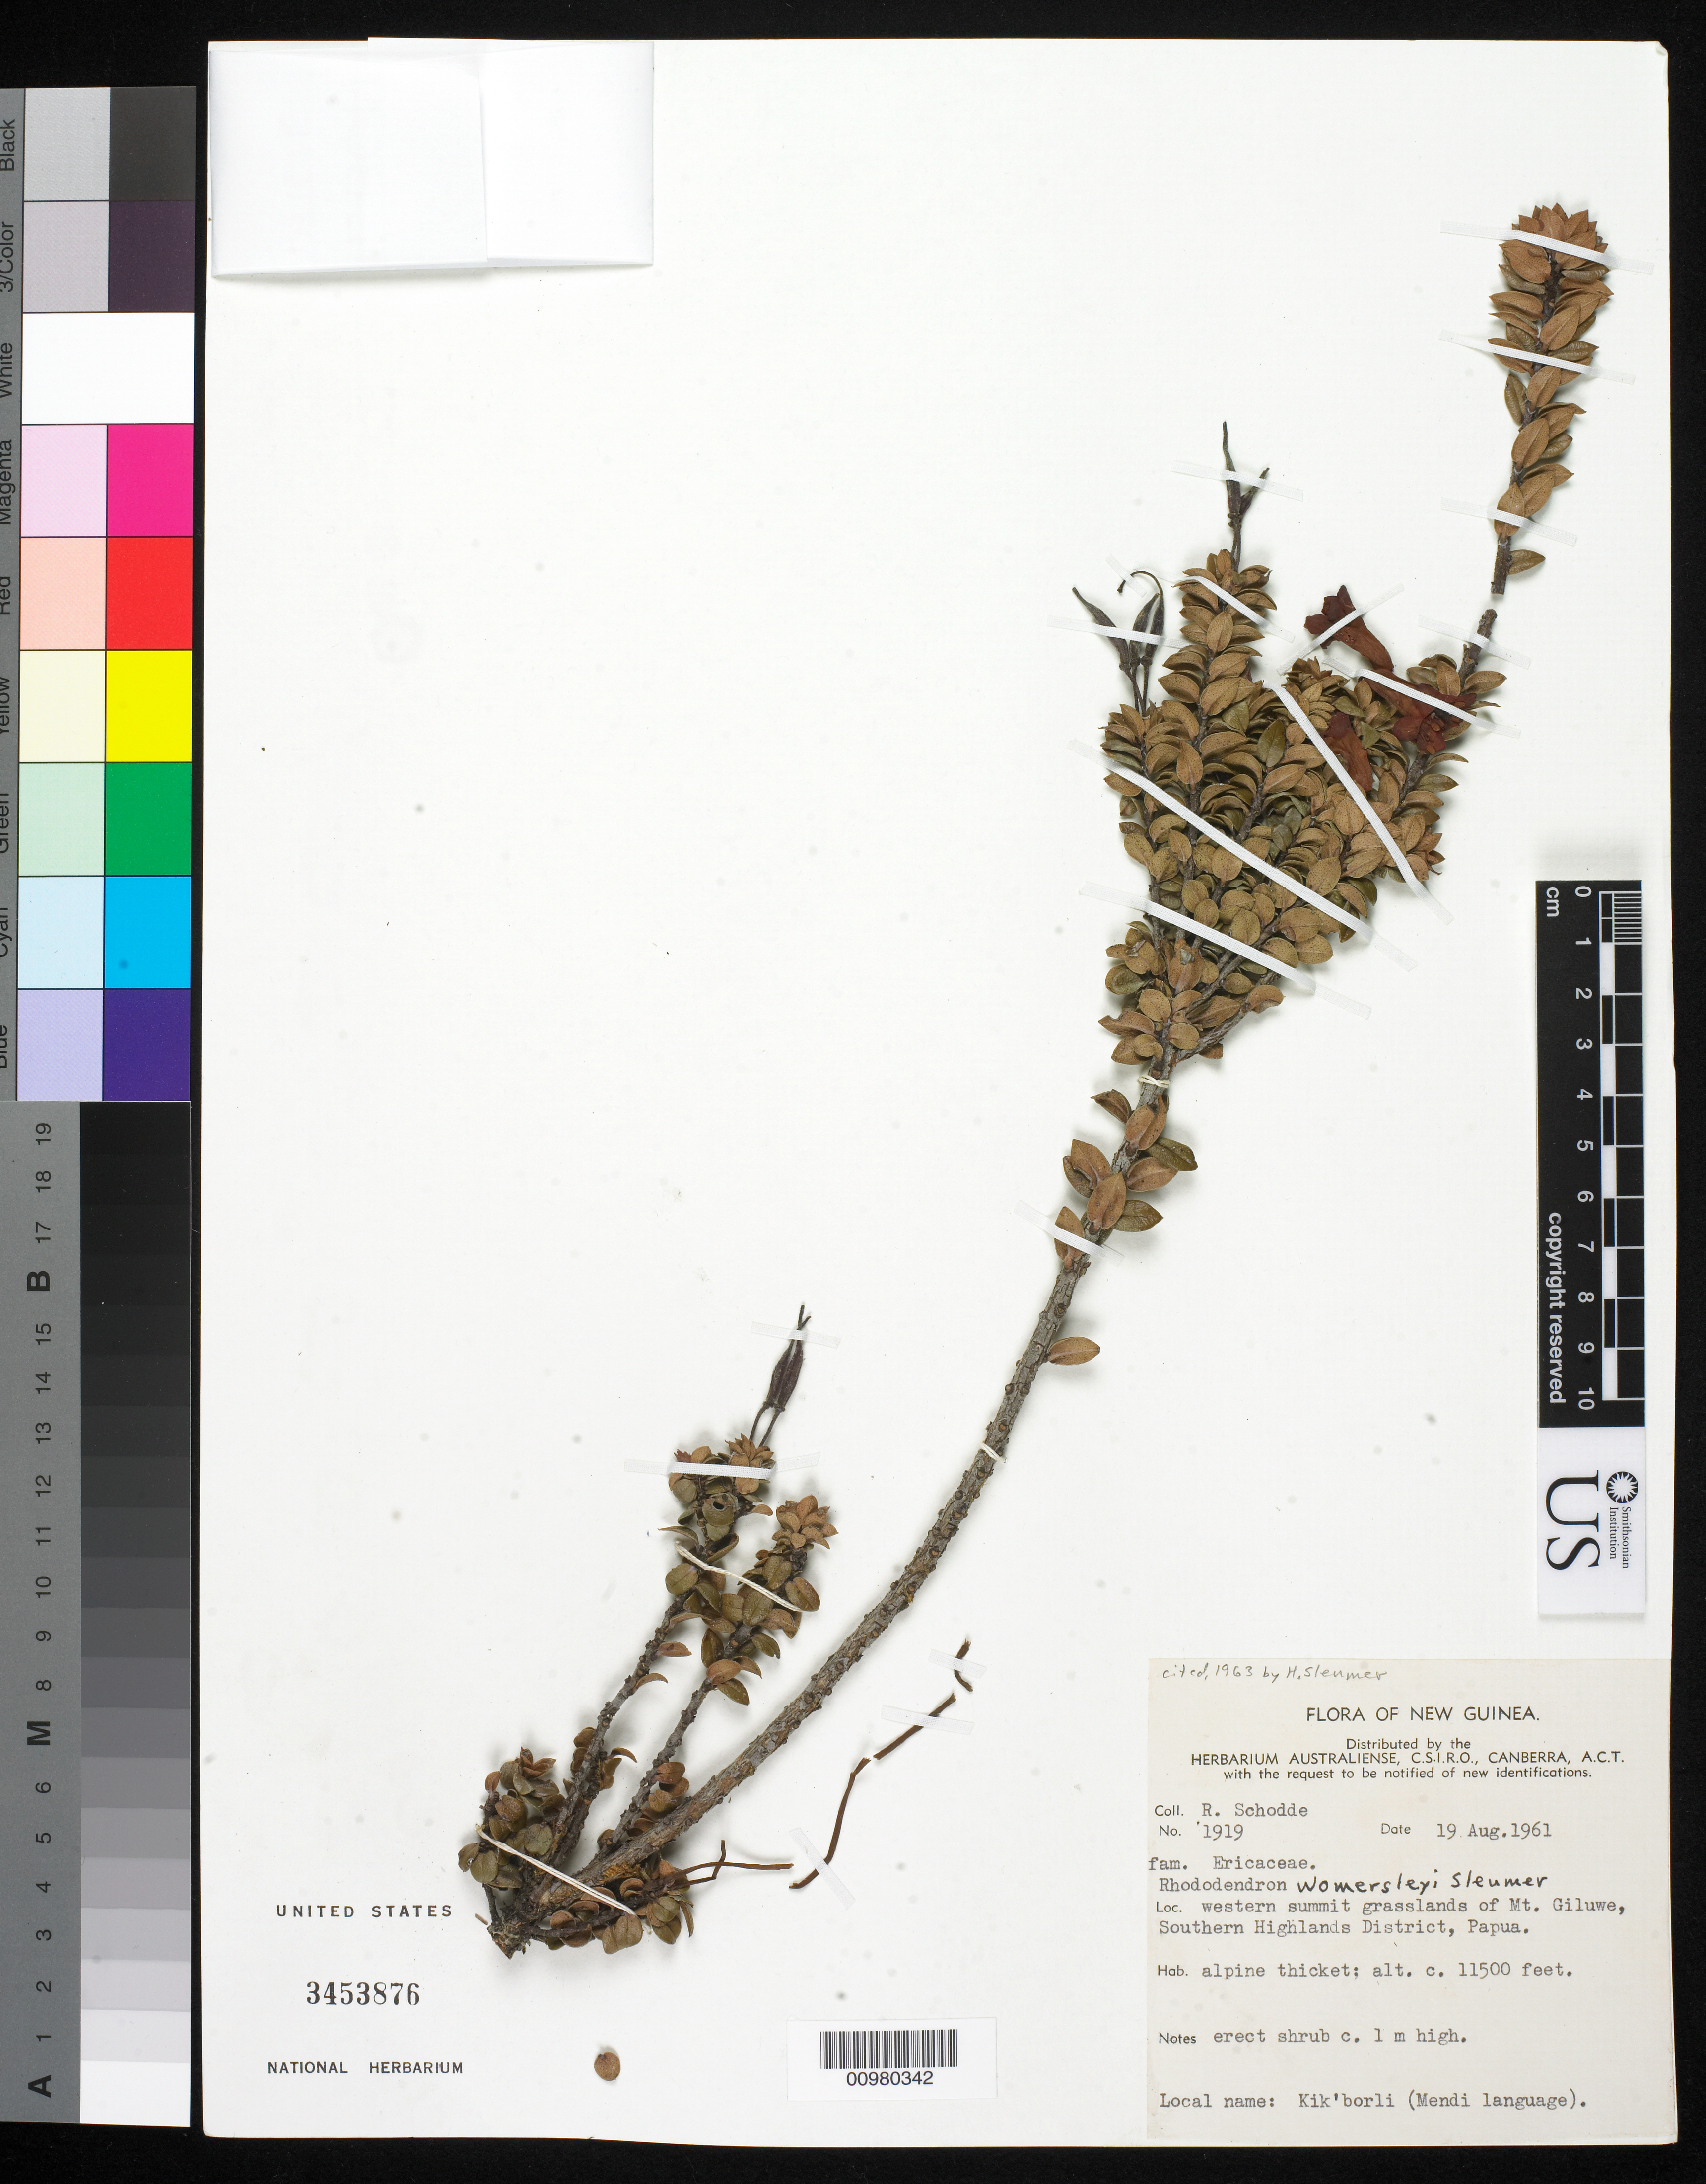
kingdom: Plantae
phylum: Tracheophyta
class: Magnoliopsida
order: Ericales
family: Ericaceae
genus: Rhododendron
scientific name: Rhododendron womersleyi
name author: Sleumer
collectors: R. Schodde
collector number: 1919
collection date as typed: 19 Aug 1961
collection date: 1961-08-19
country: Papua New Guinea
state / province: Southern Highlands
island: New Guinea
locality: Western summit grasslands of Mt. Giluwe.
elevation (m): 3505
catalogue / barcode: US 3453876